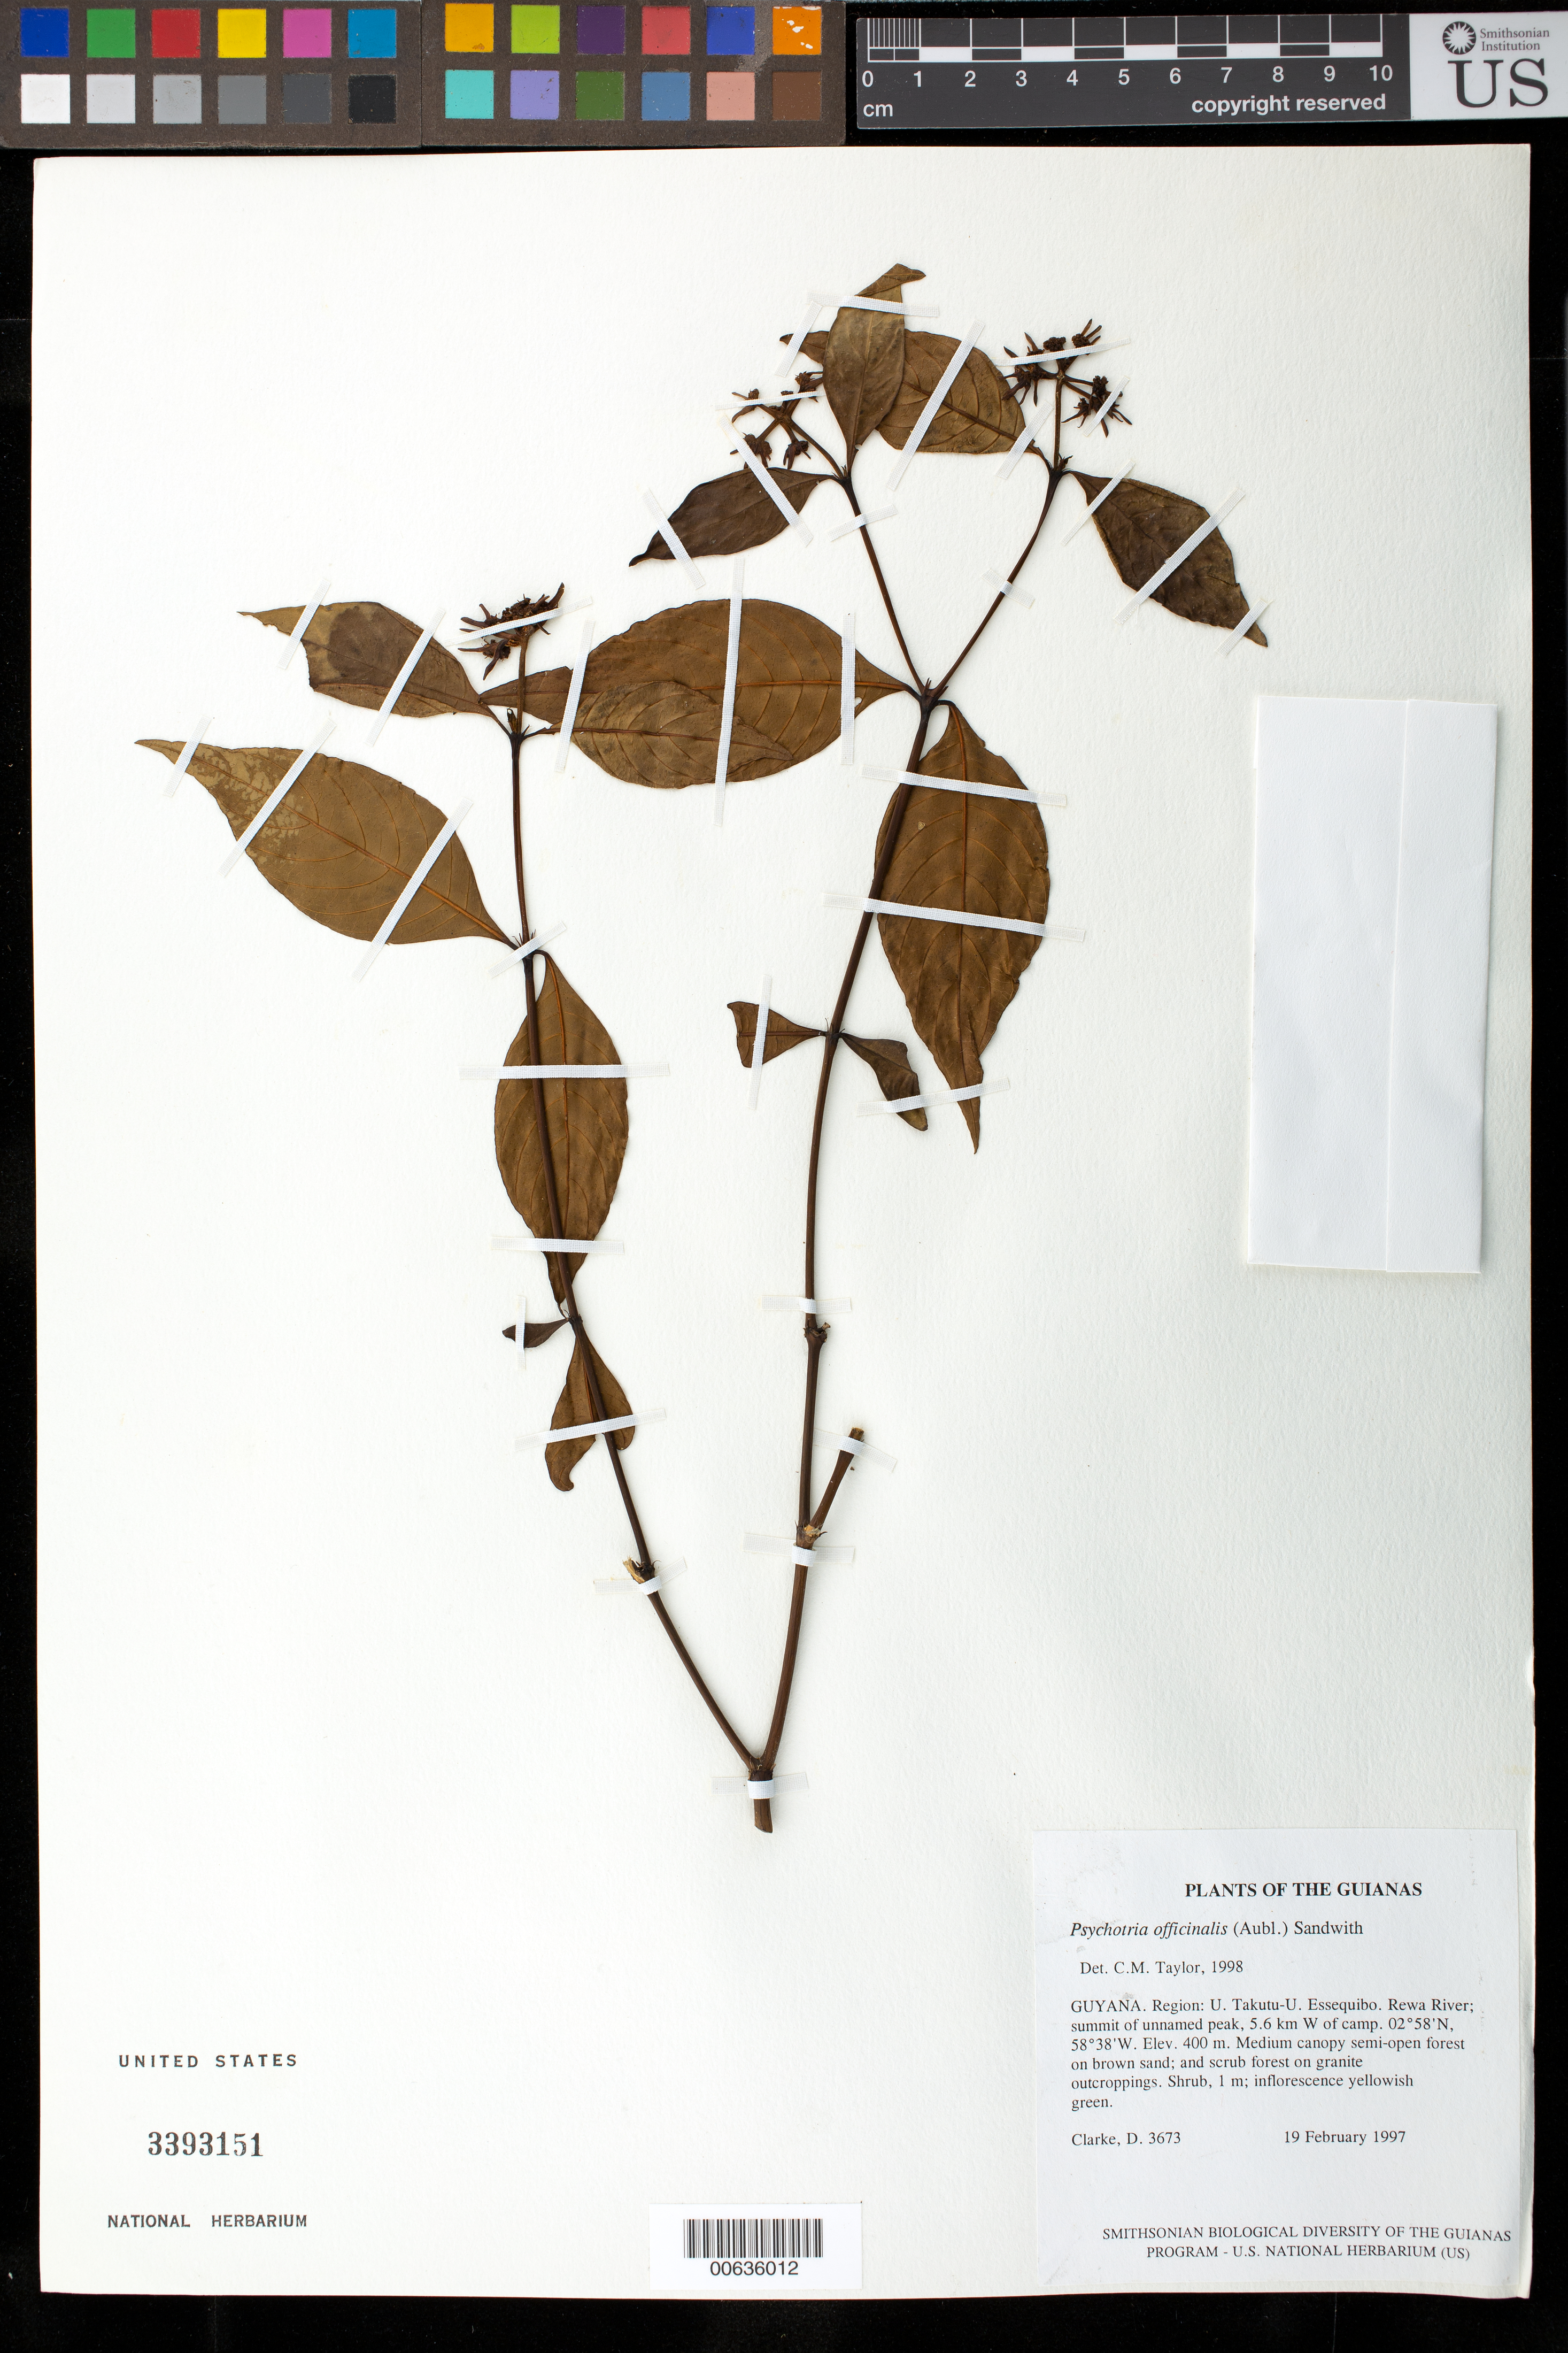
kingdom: Plantae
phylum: Tracheophyta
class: Magnoliopsida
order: Gentianales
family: Rubiaceae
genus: Palicourea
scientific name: Palicourea tenerior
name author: (Cham.) Delprete & J.H. Kirkbr.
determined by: Kirkbride, J. H., Jr.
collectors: H. D. Clarke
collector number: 3673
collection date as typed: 19 February 1997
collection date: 1997-02-19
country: Guyana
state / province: U. Takutu-U. Essequibo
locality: Rewa River; summit of unnamed peak, 5.6 km W of camp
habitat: Medium canopy semi-open forest on brown sand; and scrub forest on granite outcroppings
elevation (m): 400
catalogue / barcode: US 3393151